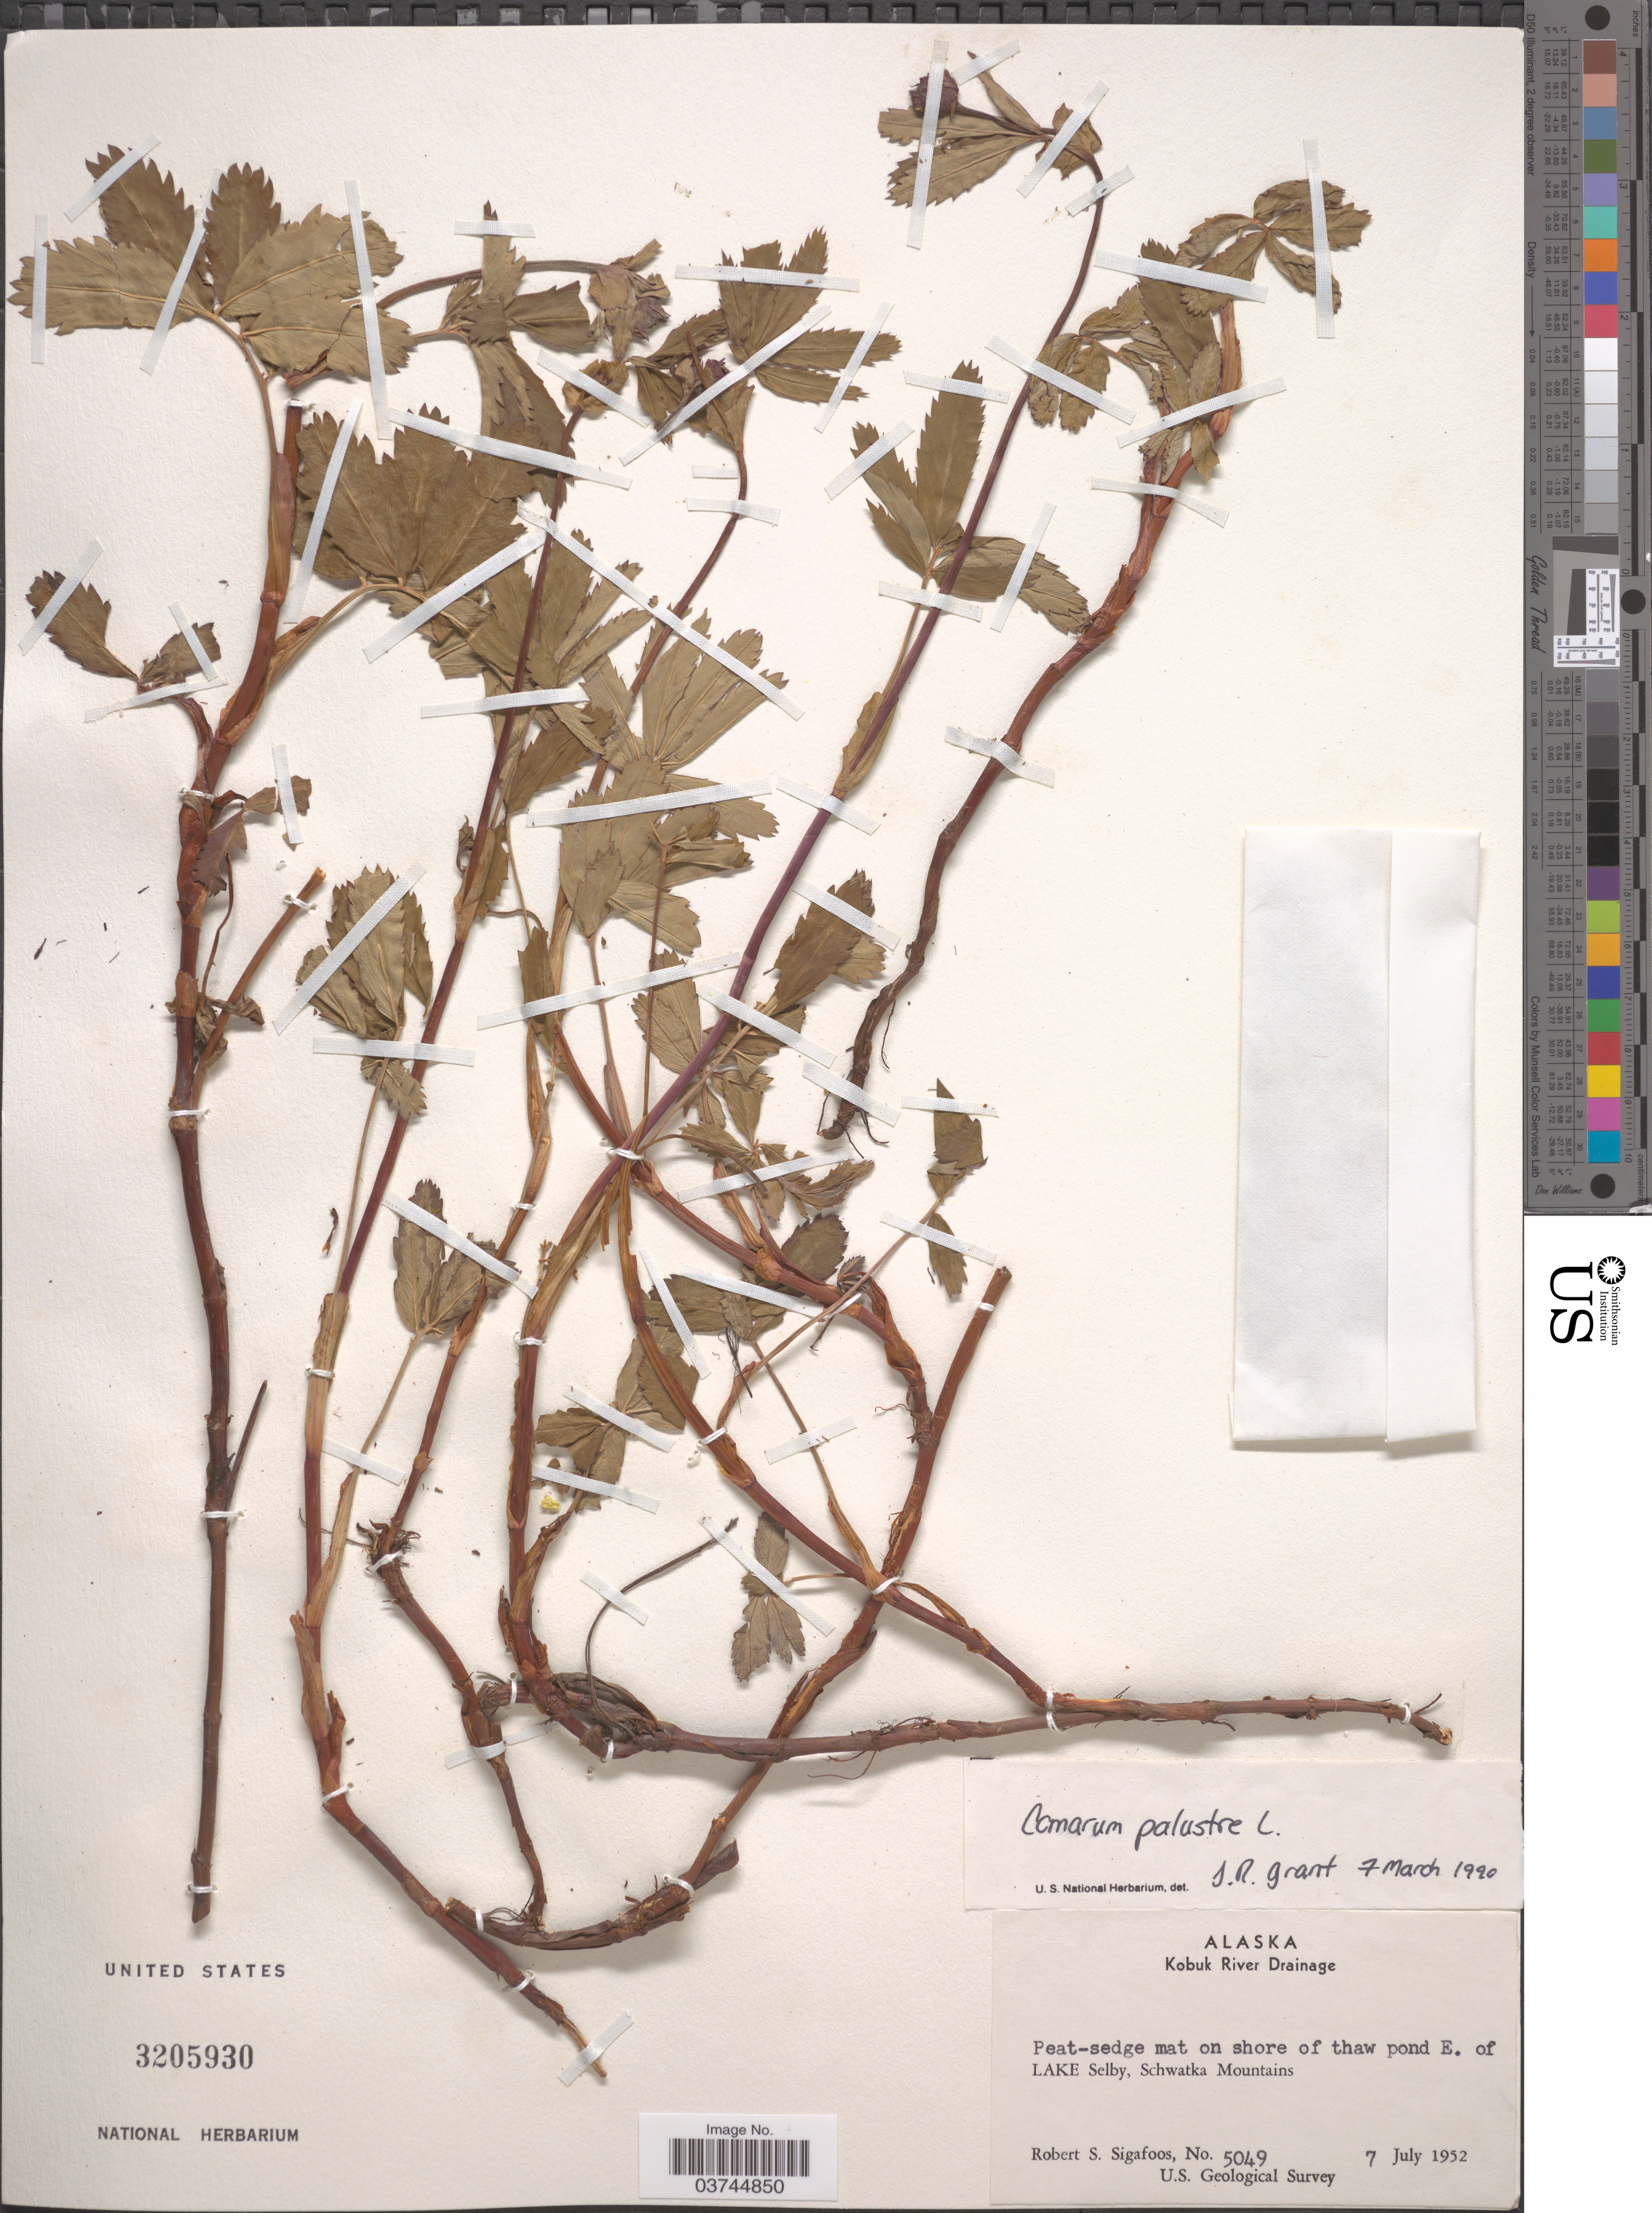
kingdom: Plantae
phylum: Tracheophyta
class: Magnoliopsida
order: Rosales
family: Rosaceae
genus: Comarum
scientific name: Comarum palustre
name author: L.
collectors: R. Sigafoos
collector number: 5049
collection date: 1952-07-07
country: United States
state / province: Alaska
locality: Kobuk River Drainage. Peat-sedge mat on shore of thaw pond E. of Lake Selby, Schwatka Mountains.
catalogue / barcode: US 3205930